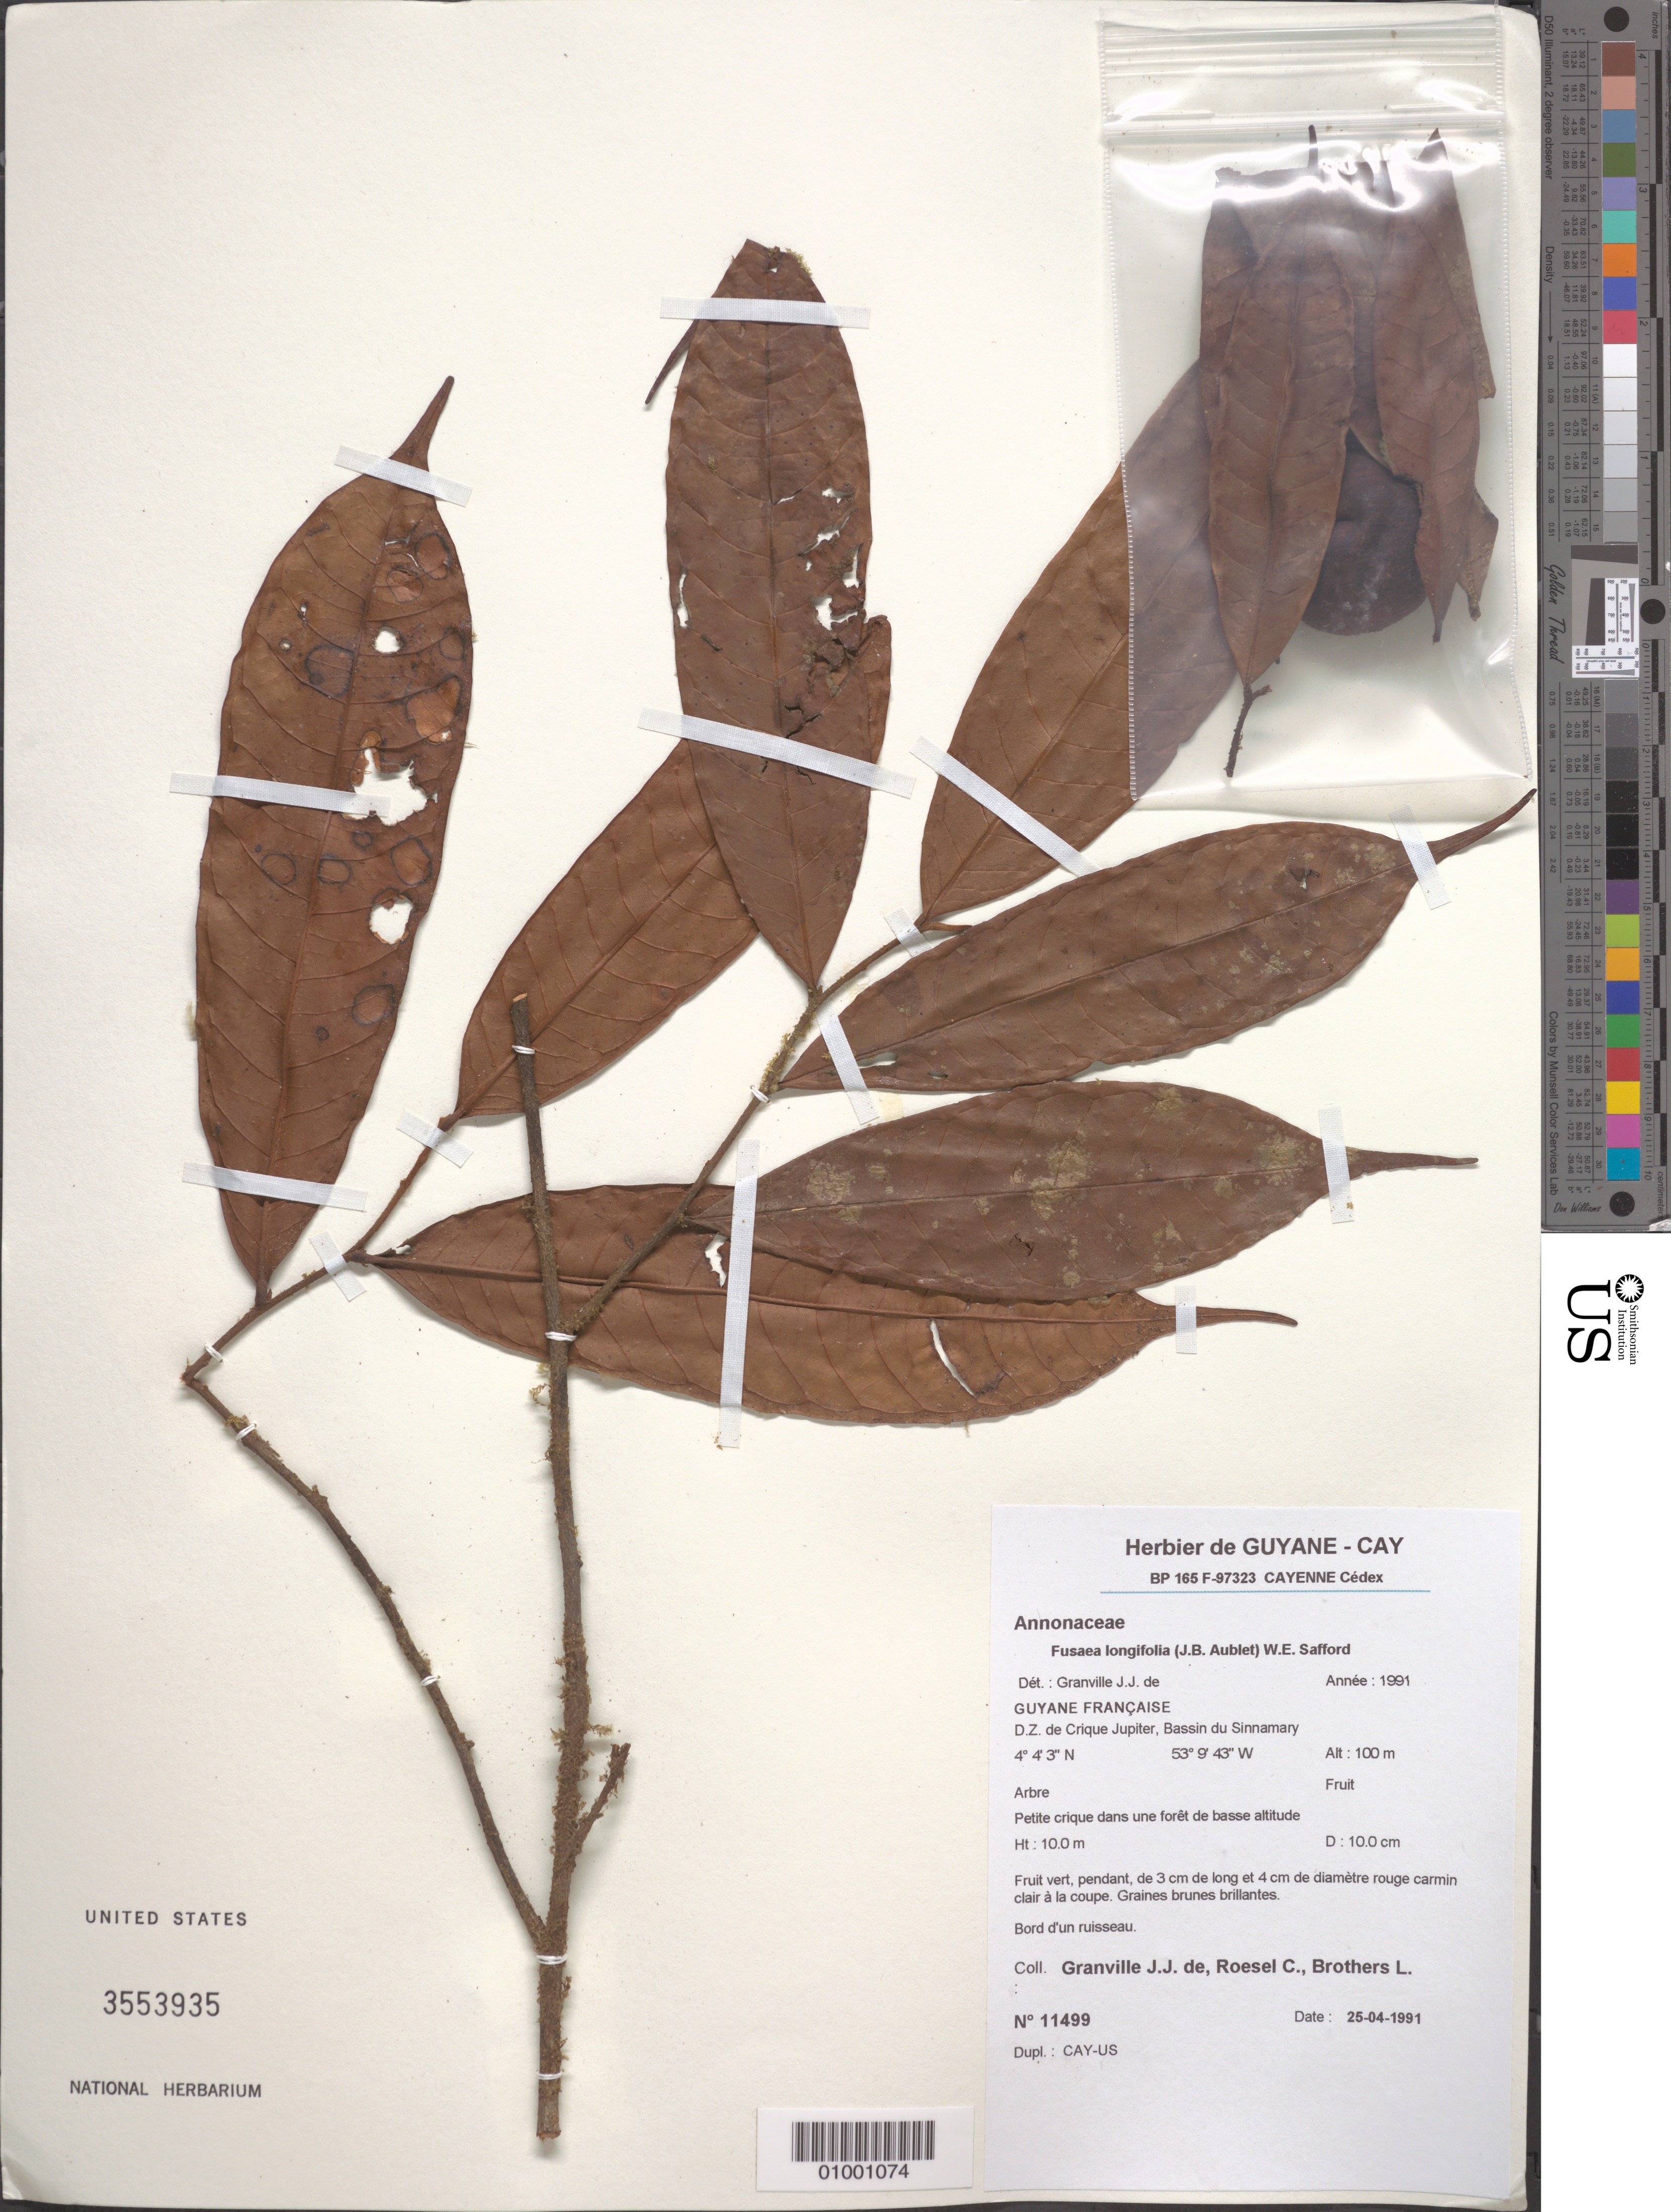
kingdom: Plantae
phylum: Tracheophyta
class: Magnoliopsida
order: Magnoliales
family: Annonaceae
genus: Fusaea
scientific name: Fusaea longifolia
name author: (Aubl.) Saff.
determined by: Granville, J. J. de, (CAY), Institut de Recherche pour le Developpement (IRD) (FRENCH GUIANA)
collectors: J.-J. de Granville, C. S. Roesel & L. Brothers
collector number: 11499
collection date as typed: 25-Apr-91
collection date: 1991-04-25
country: French Guiana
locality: D.Z. de Crique Jupiter, Bassin du Sinnamary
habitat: Petite cirque dans une foret de basse altitude. Bord d'un ruisseau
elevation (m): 100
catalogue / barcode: US 3553935